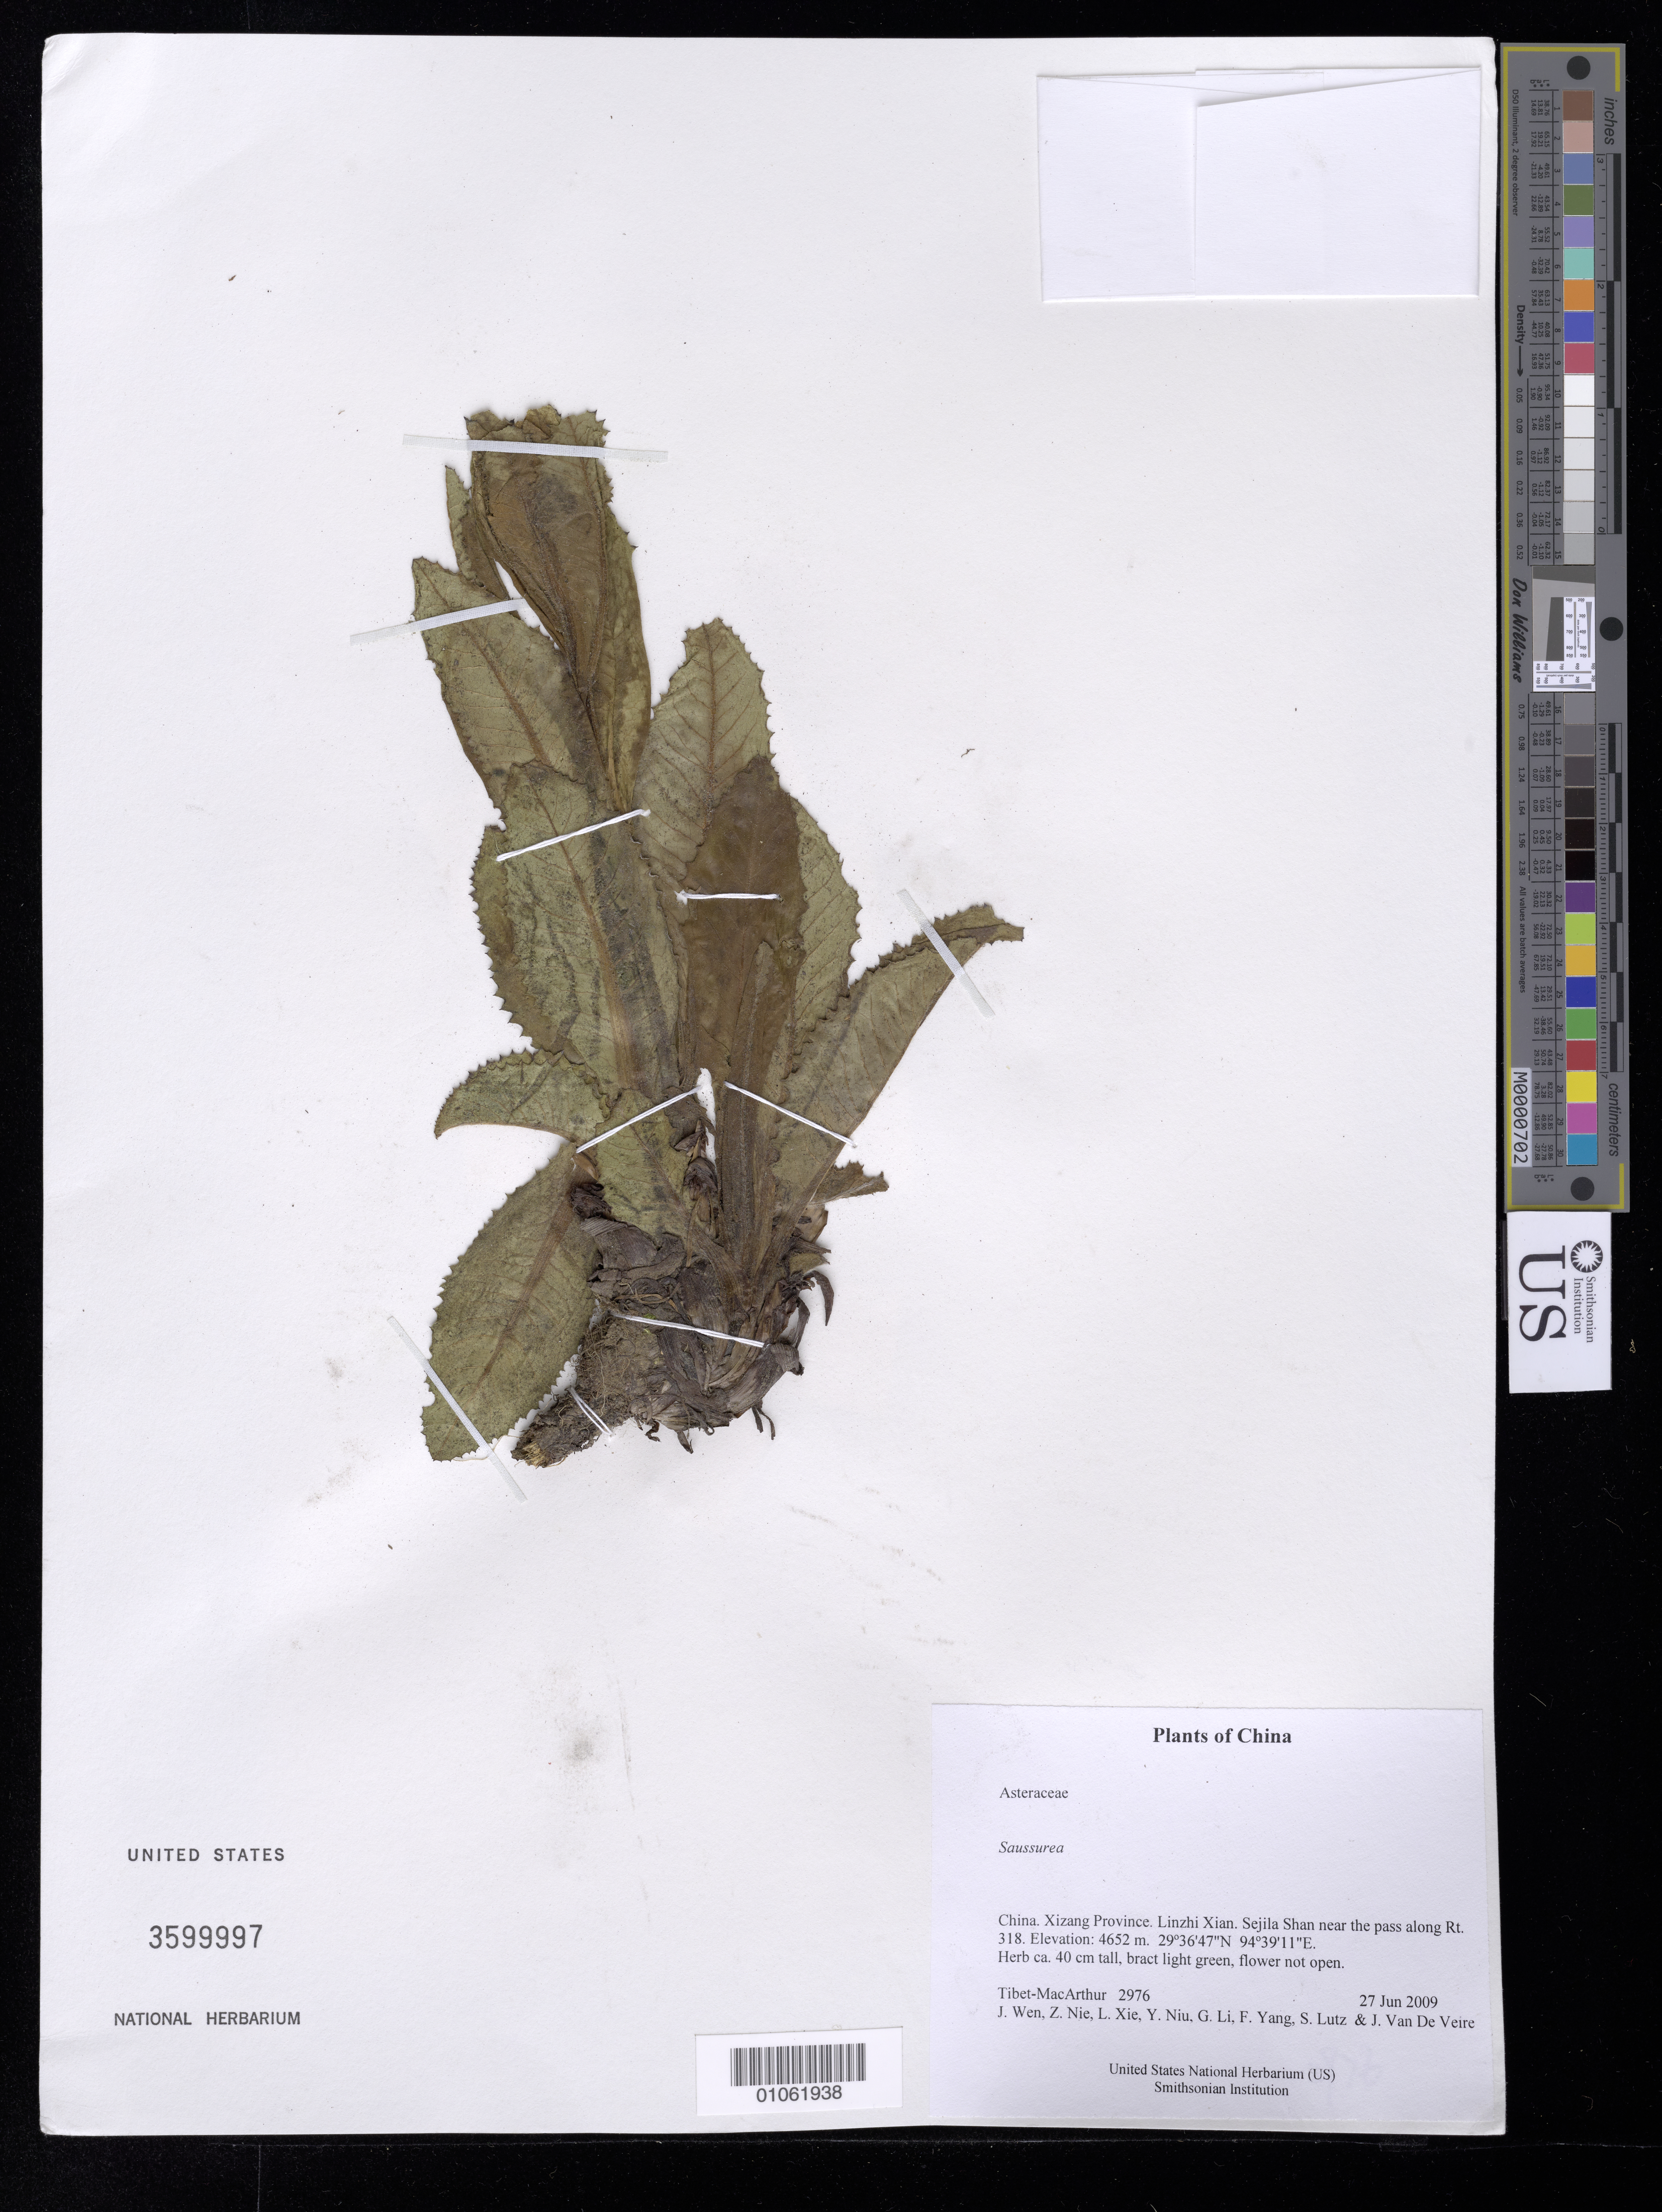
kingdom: Plantae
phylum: Tracheophyta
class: Magnoliopsida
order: Asterales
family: Asteraceae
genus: Saussurea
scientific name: Saussurea sp.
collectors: Tibet-MacArthur, J. Wen, Z. Nie, L. Xie, Y. Niu, G. Li, F. Yang, S. Lutz & J. Van De Veire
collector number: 2976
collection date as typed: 27 Jun 2009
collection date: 2009-06-27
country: China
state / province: Xizang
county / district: Linzhi Xian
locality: Sejila Shan near the pass along Rt. 318.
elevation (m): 4652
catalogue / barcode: US 3599997